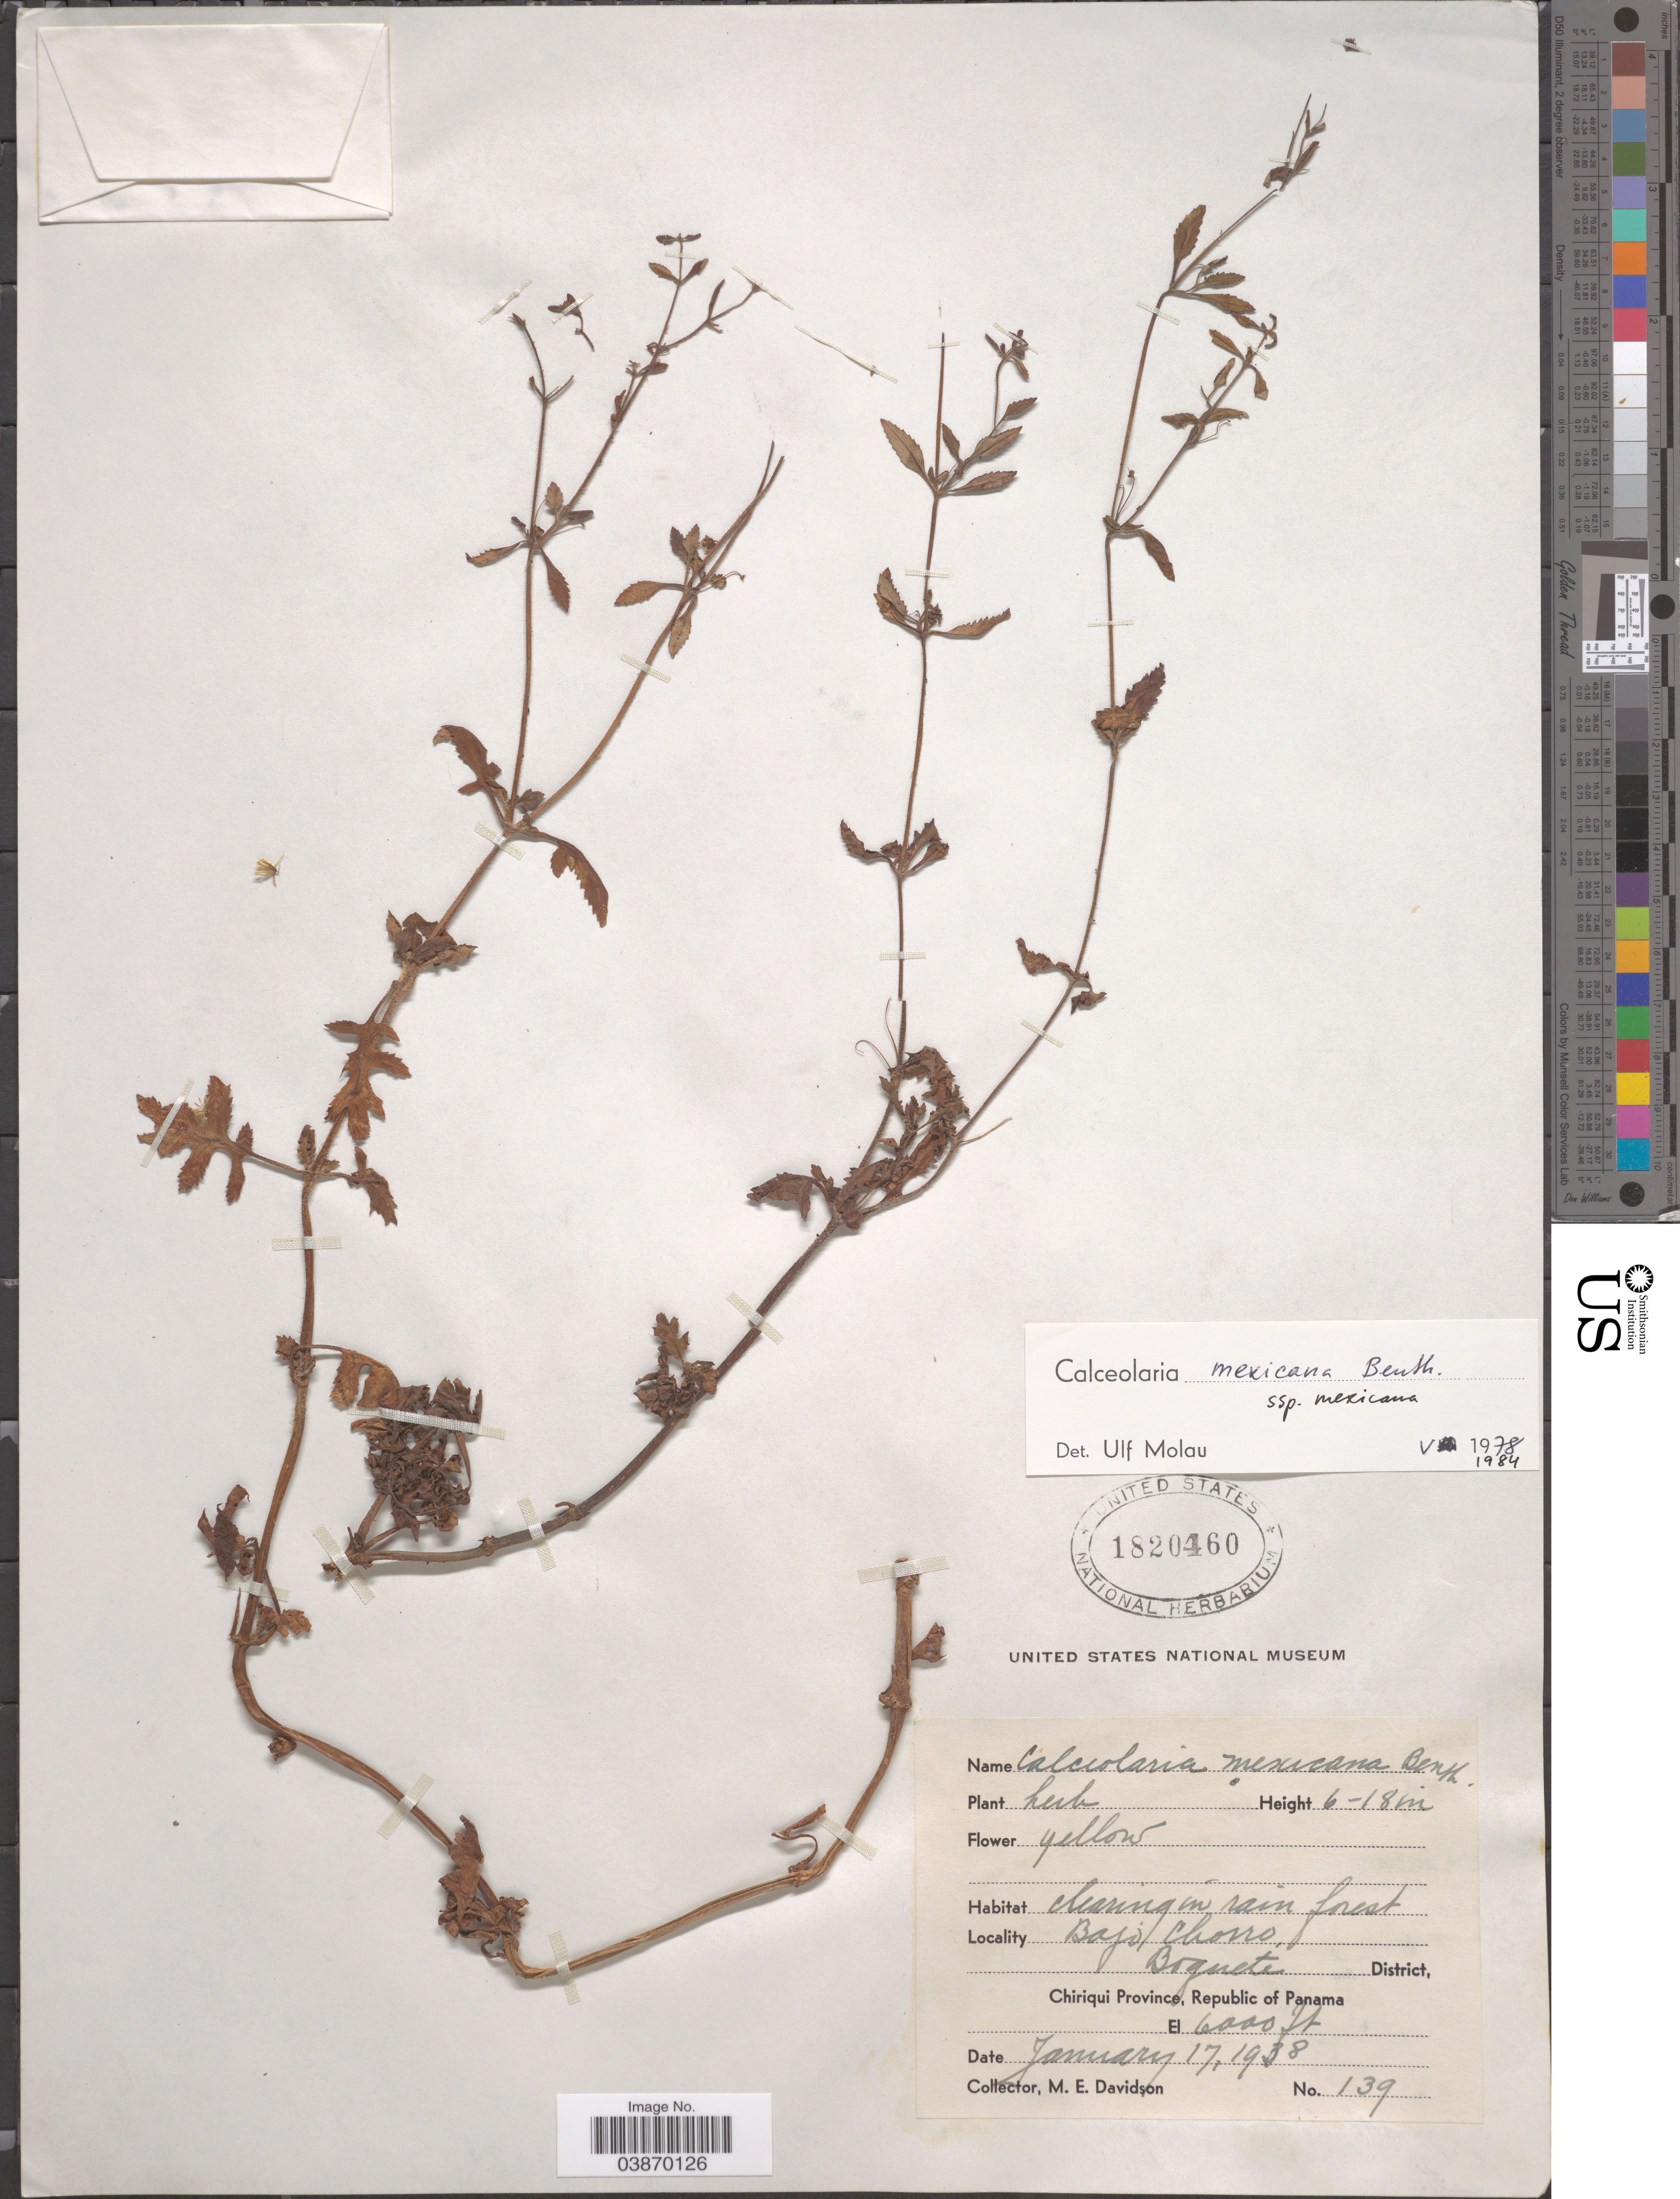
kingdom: Plantae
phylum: Tracheophyta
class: Magnoliopsida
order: Lamiales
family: Calceolariaceae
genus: Calceolaria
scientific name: Calceolaria mexicana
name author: Benth.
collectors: M. E. Davidson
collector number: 139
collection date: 1938-01-17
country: Panama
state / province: Chiriqui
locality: Bajo Chorro. Boquete District.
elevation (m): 1829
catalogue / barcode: US 1820460